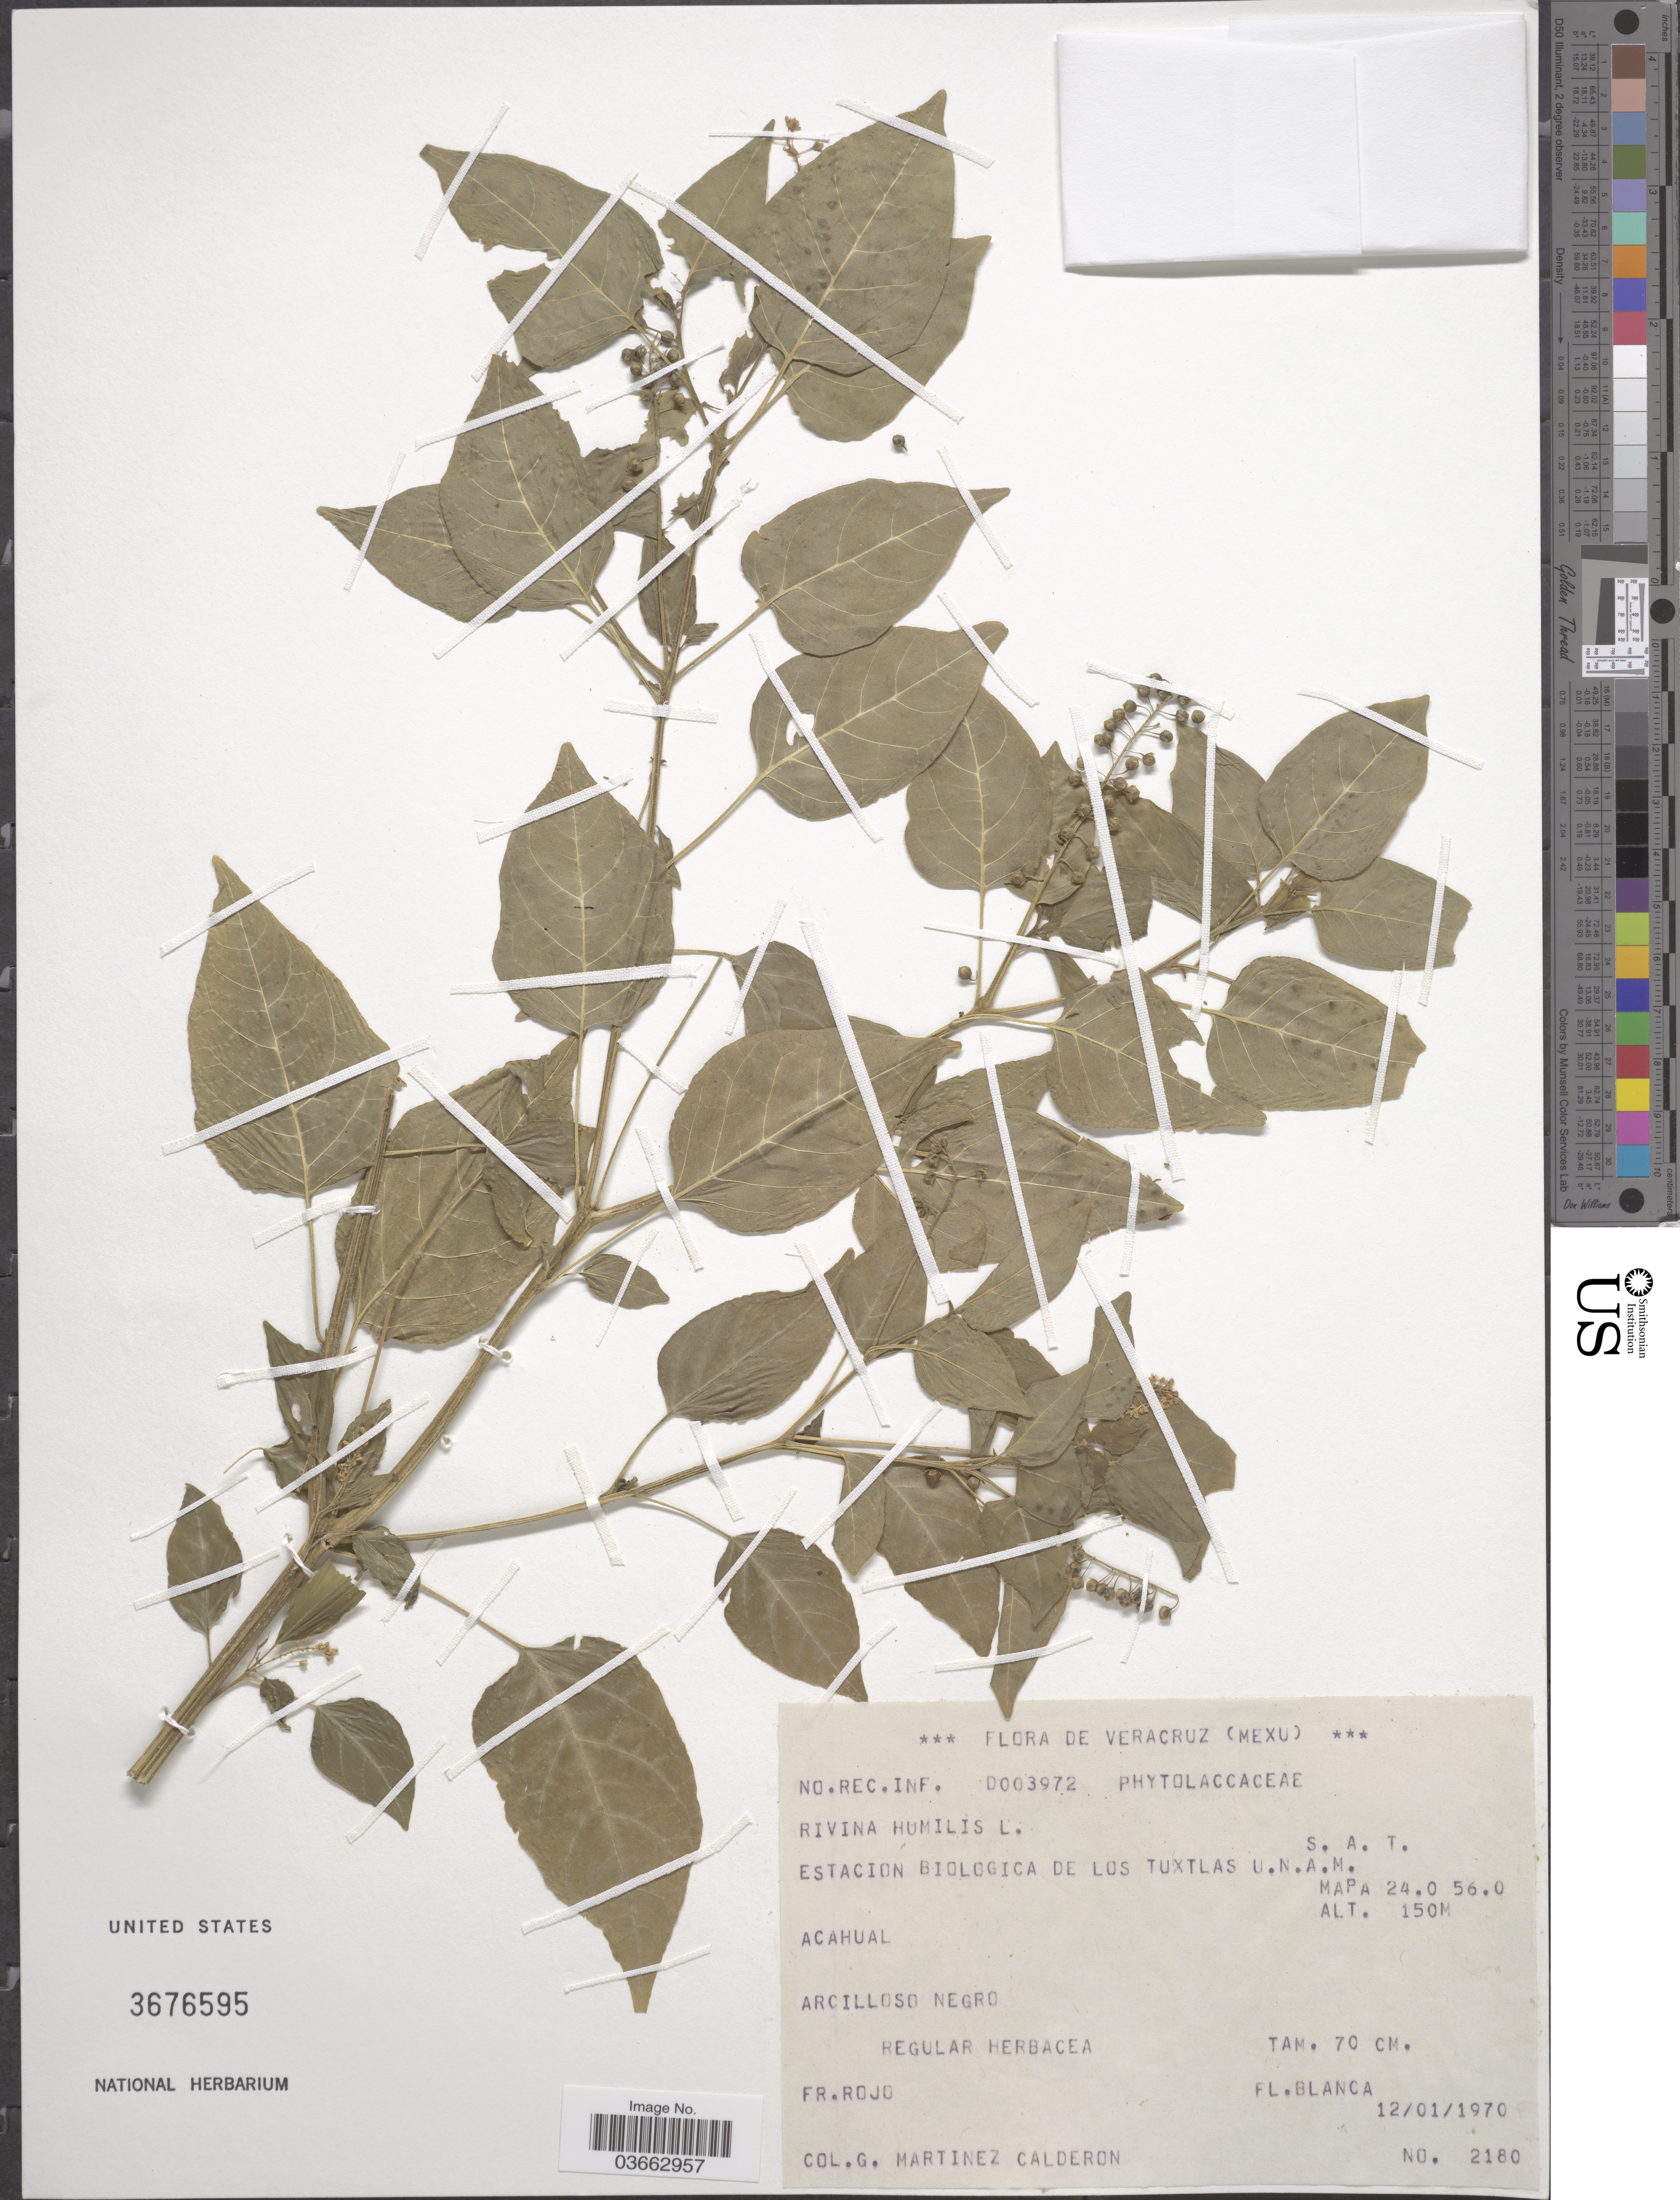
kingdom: Plantae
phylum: Tracheophyta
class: Magnoliopsida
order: Caryophyllales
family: Phytolaccaceae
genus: Rivina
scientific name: Rivina humilis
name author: L.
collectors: M. Calderon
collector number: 2180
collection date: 1970-01-12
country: Mexico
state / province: Veracruz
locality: Veracruz. S. A. T. Estacion Biologica de los Tuxtlas U.N.A.M.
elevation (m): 150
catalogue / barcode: US 3676595